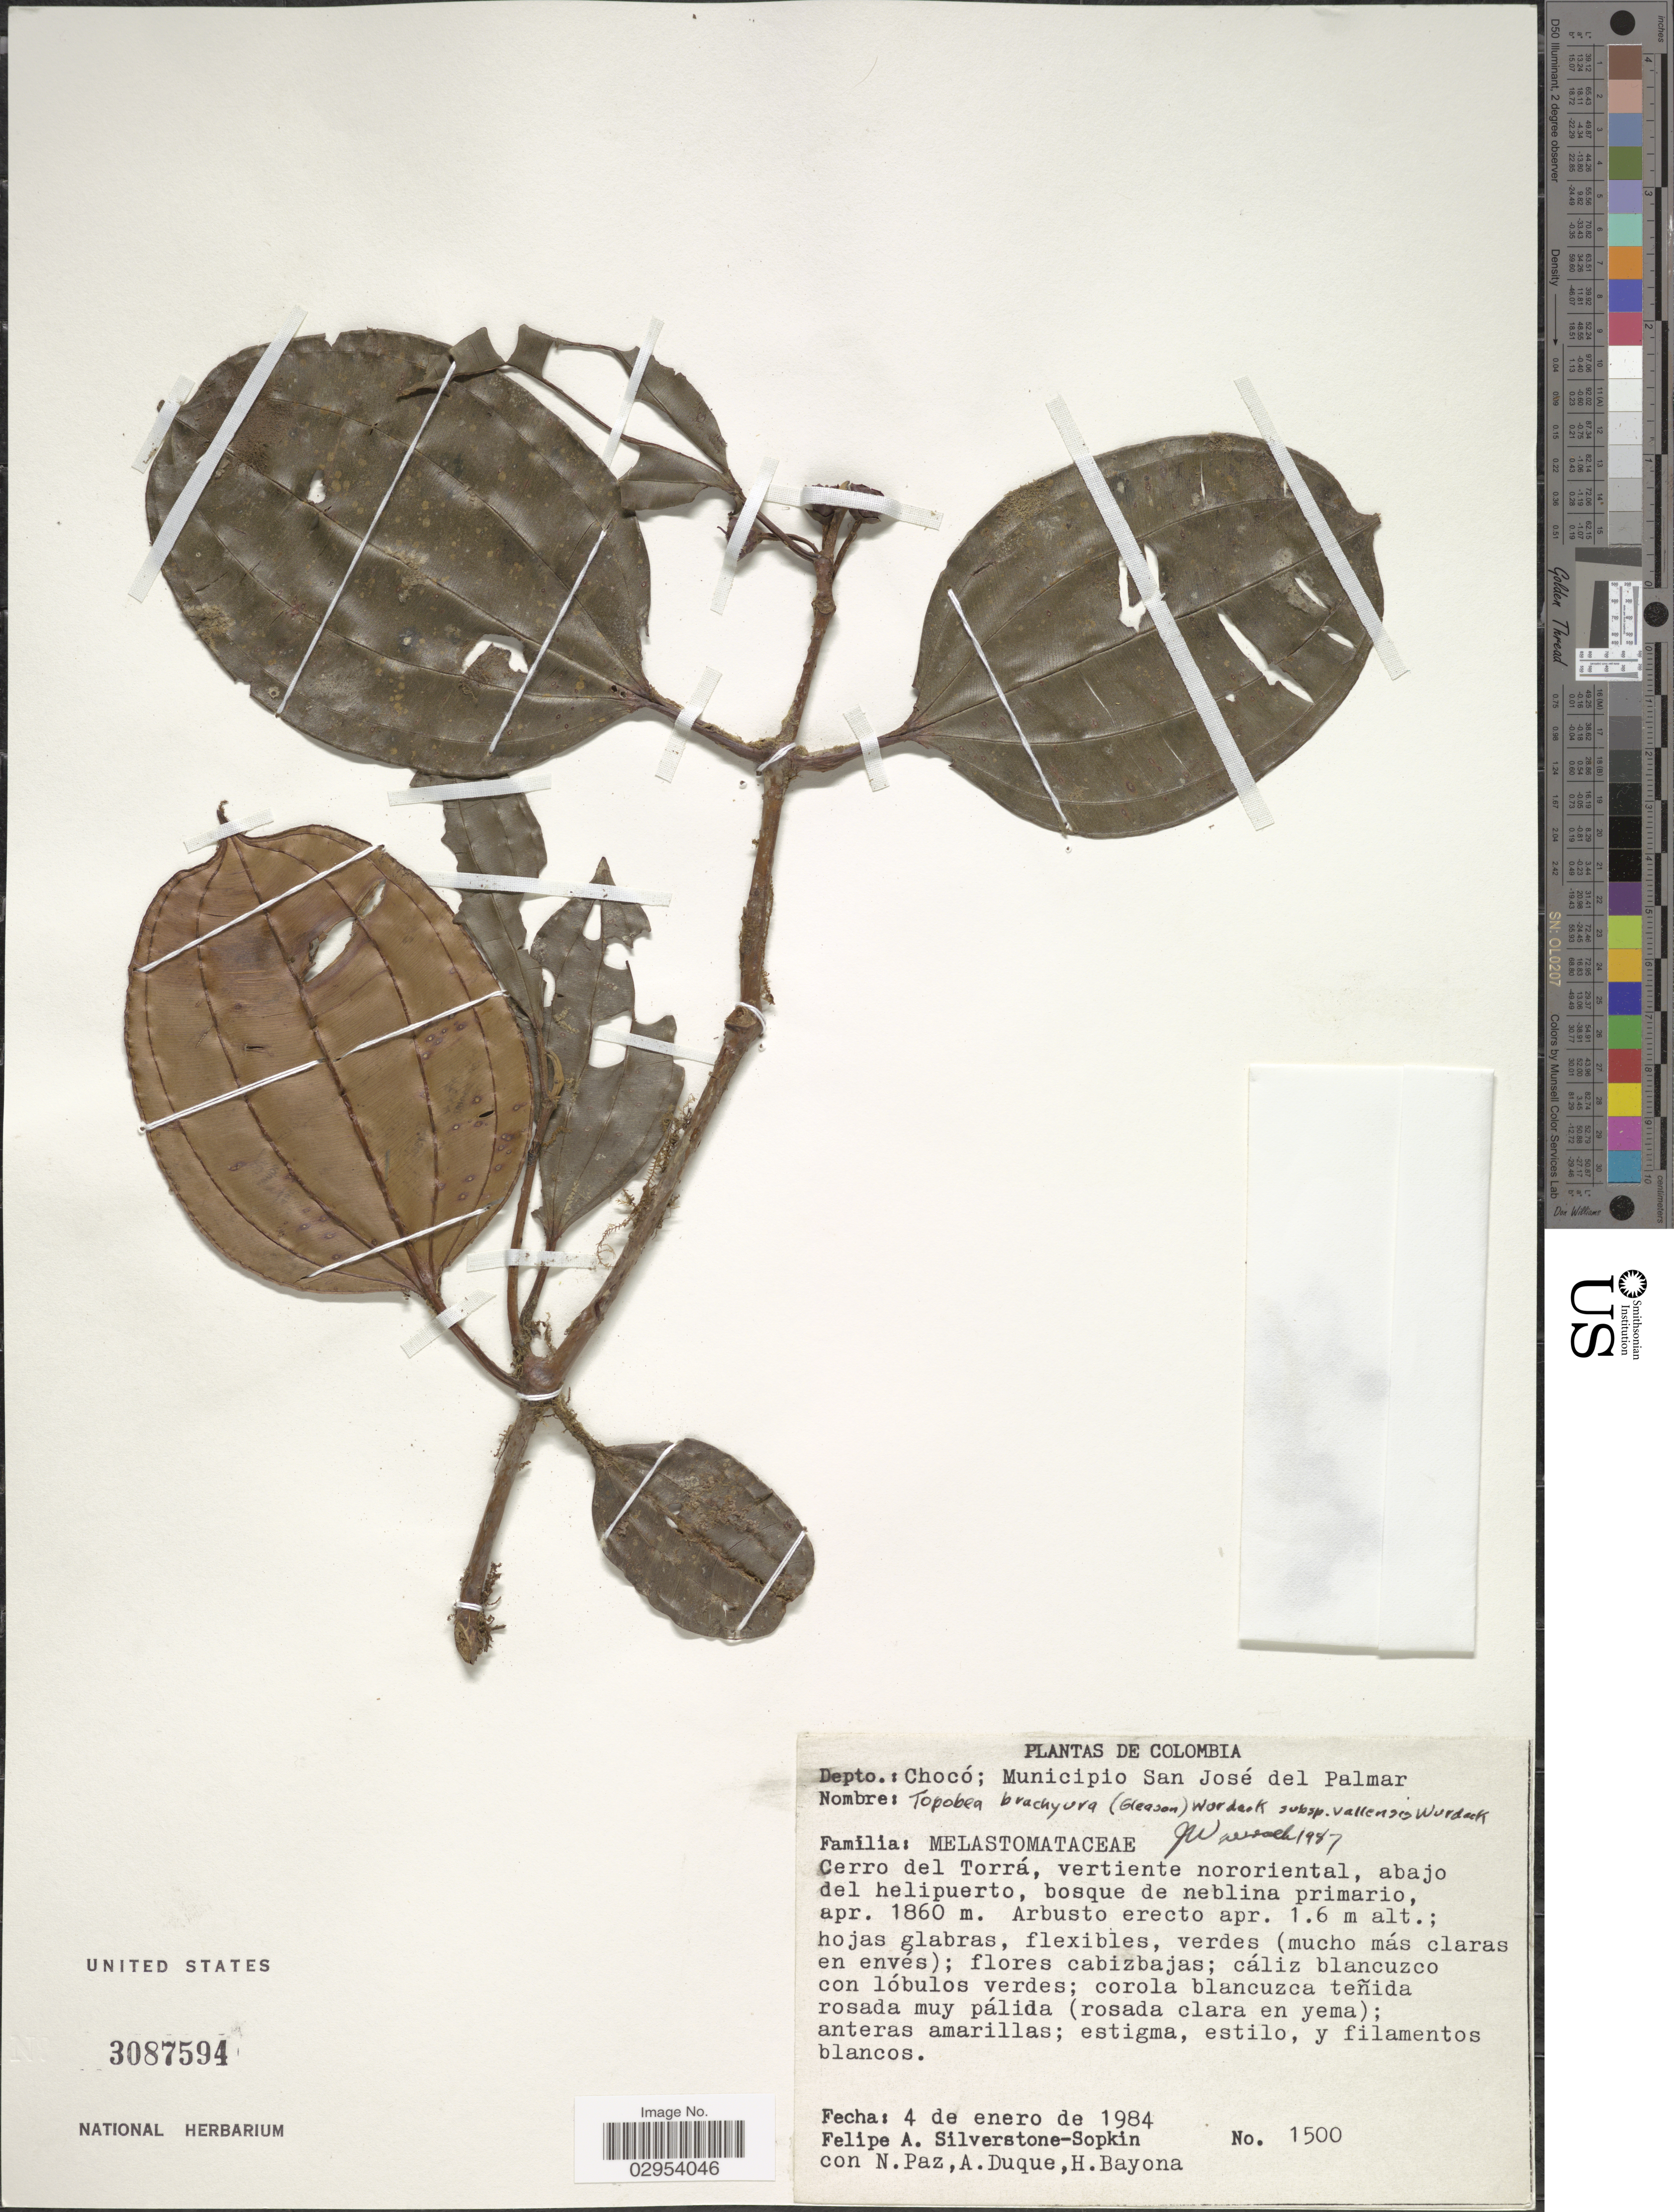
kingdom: Plantae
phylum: Tracheophyta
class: Magnoliopsida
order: Myrtales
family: Melastomataceae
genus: Topobea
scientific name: Topobea brachyura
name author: (Gleason) Wurdack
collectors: P. A. Silverstone-Sopkin, N. Paz, A. Duque & H. Bayona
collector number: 1500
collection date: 1984-01-04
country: Colombia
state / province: Chocó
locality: Municipio San José del Palmar. Cerro del Torrá, vertiente nororiental, abajo del helipuerto.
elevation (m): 1860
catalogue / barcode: US 3087594